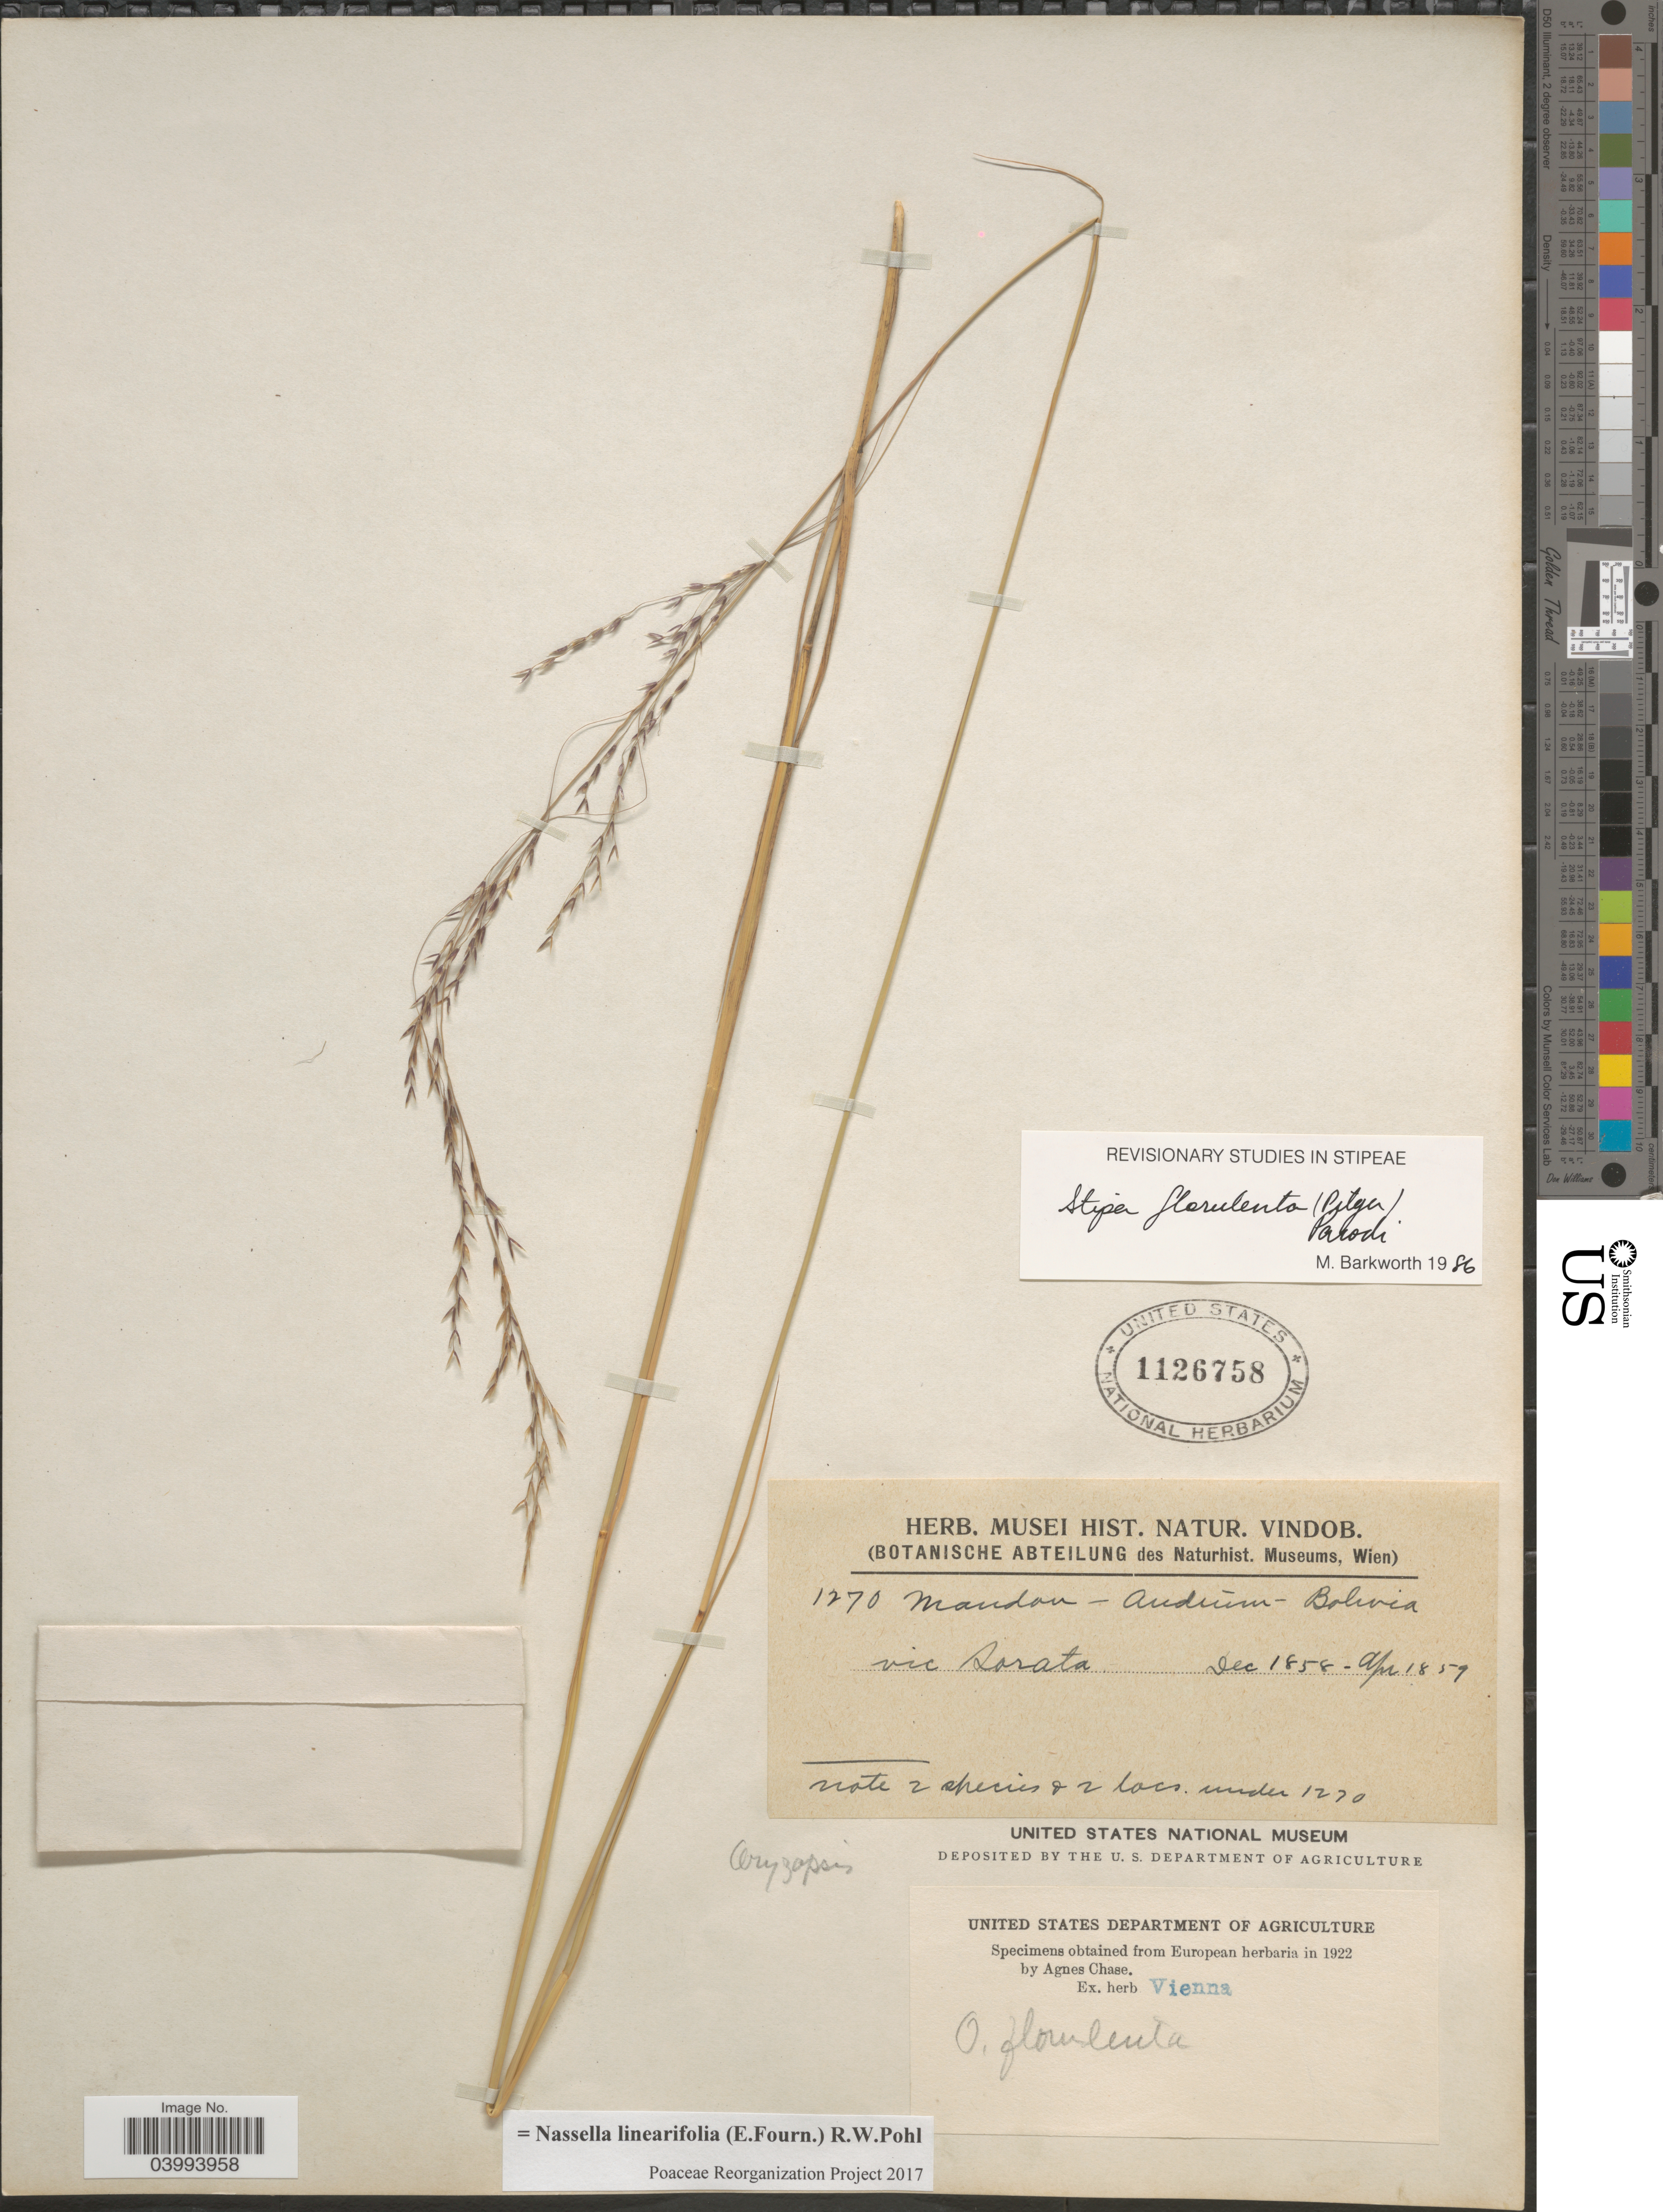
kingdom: Plantae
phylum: Tracheophyta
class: Liliopsida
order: Poales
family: Poaceae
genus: Nassella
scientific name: Nassella linearifolia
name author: (E. Fourn.) R.W. Pohl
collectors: ex herb. Vienna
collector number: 1270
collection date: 1858-12/1859-04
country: Bolivia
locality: Mandon - Andium. Vic Sorata.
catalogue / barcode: US 1126758